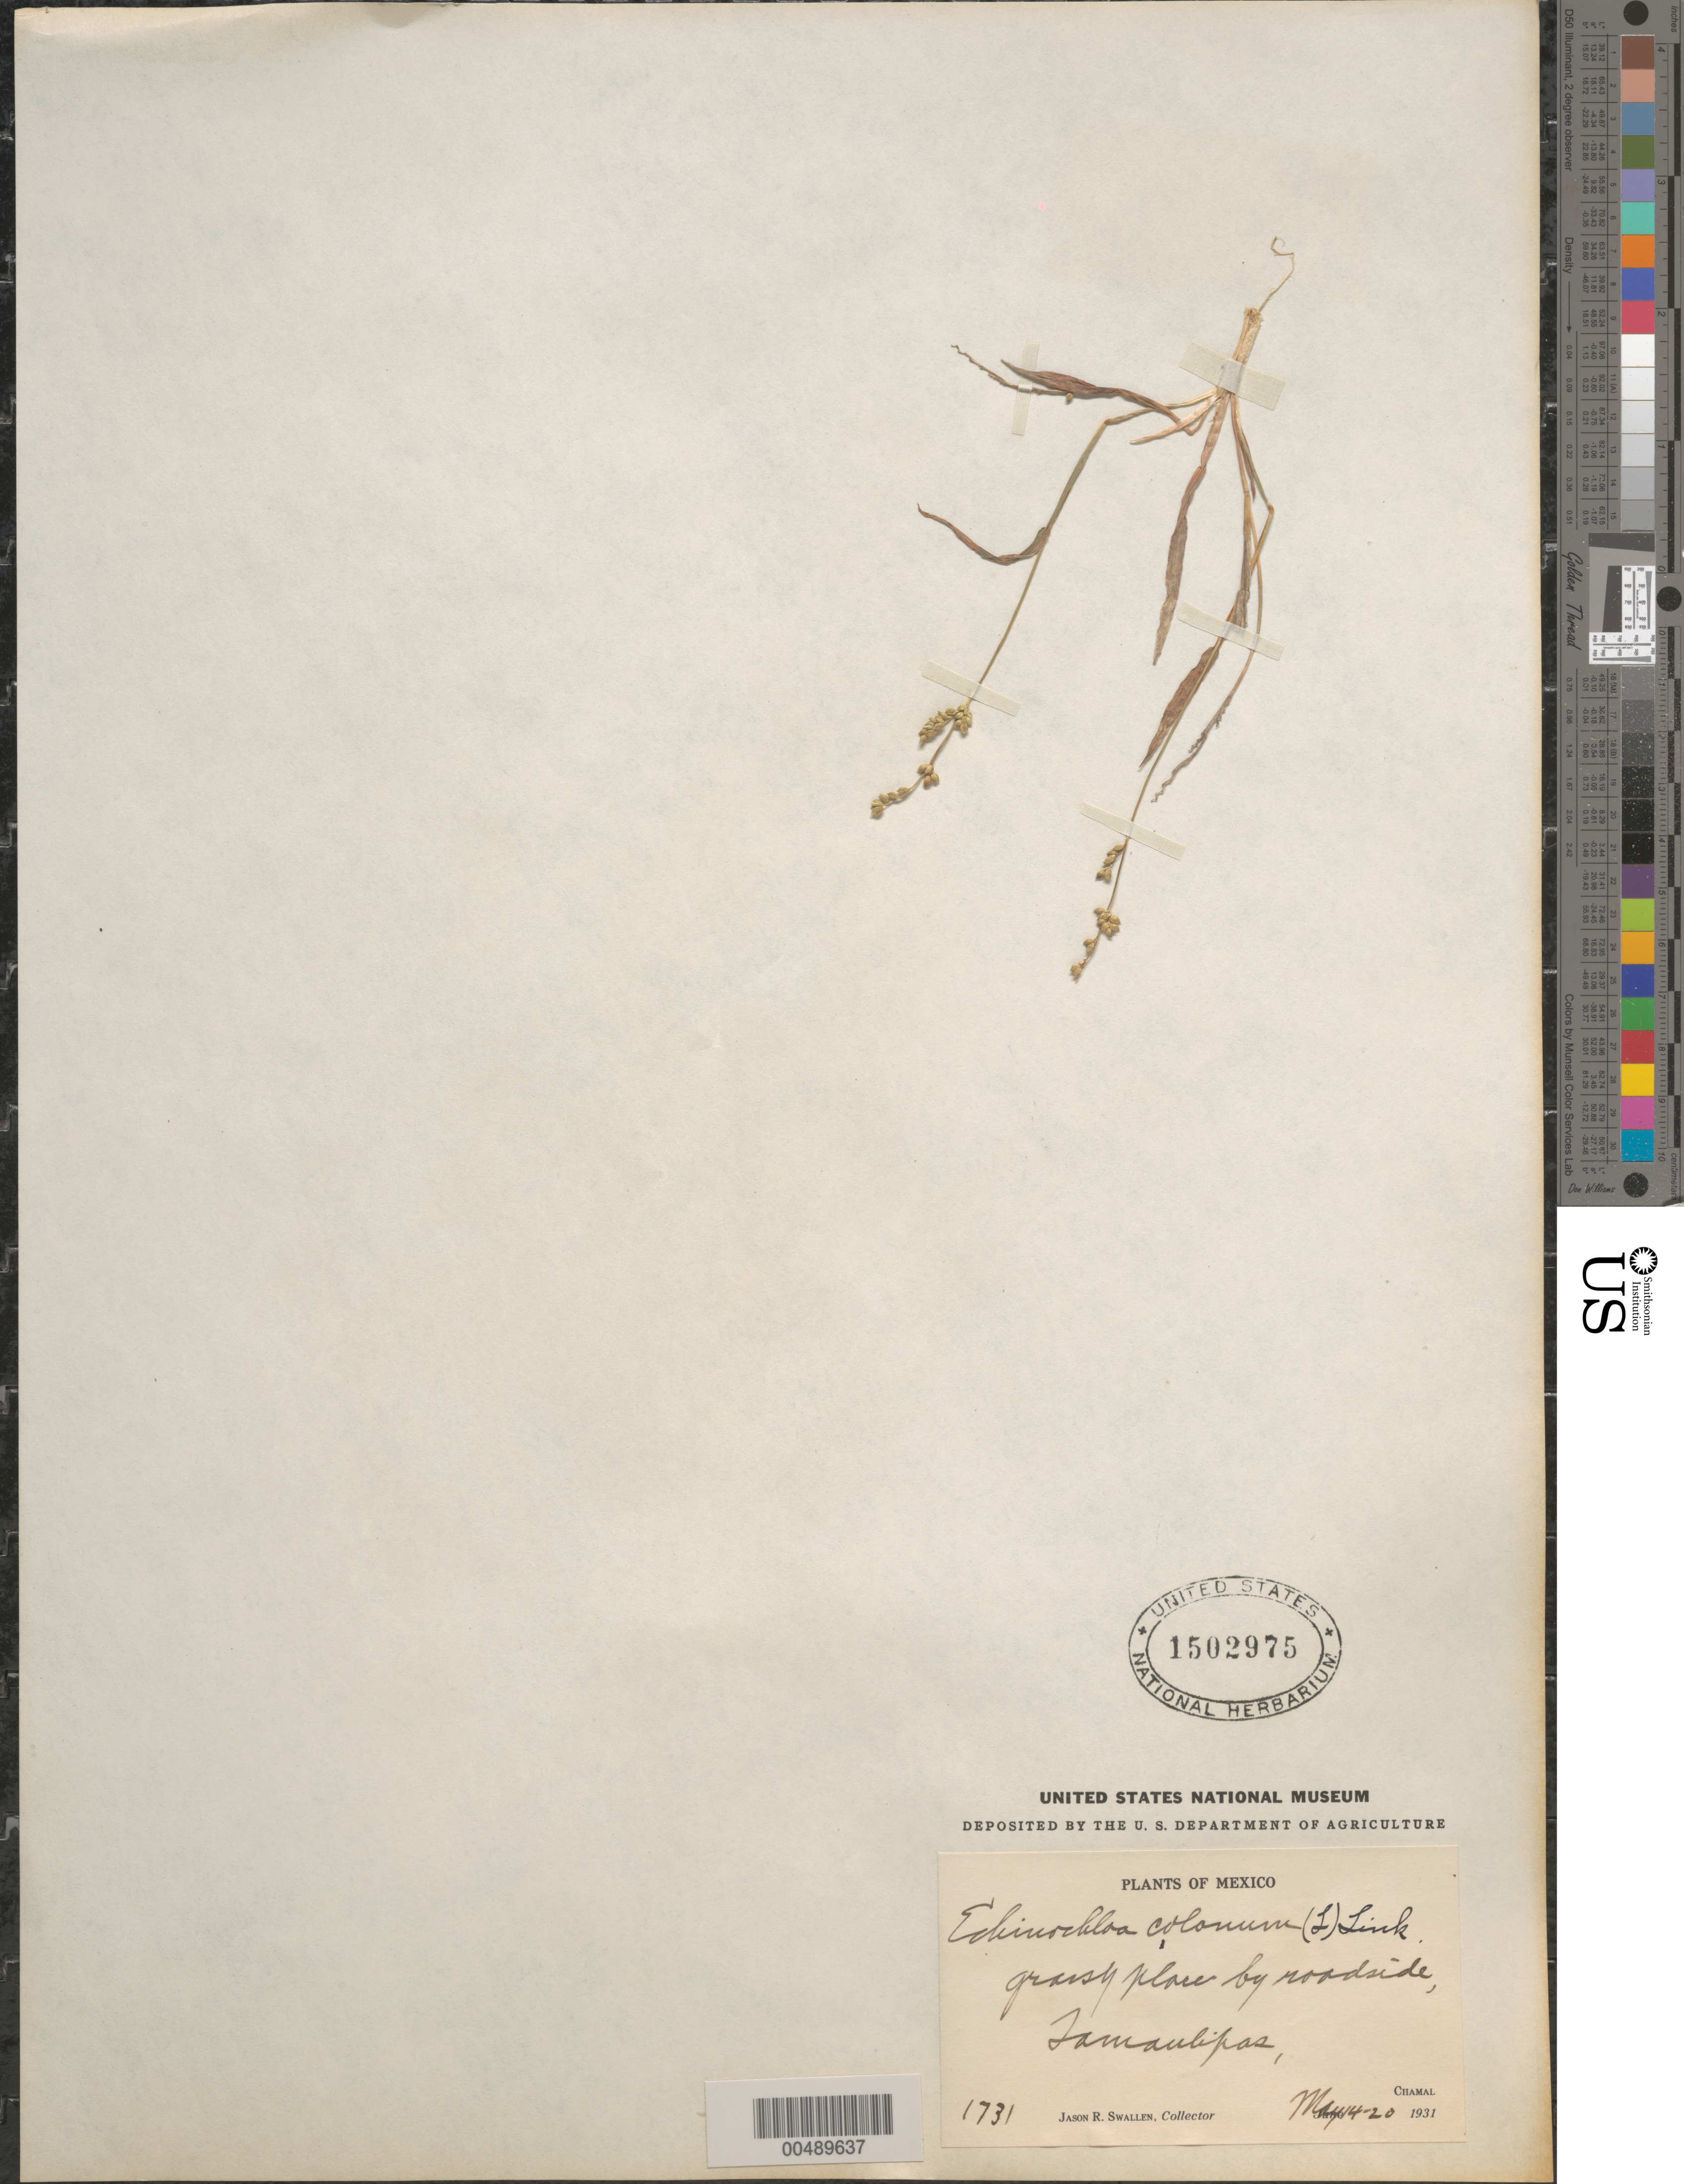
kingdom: Plantae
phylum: Tracheophyta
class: Liliopsida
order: Poales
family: Poaceae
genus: Echinochloa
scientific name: Echinochloa colona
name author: (L.) Link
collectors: J. R. Swallen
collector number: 1731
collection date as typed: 14 May 1931 to 20 May 1931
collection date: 1931-05-14/1931-05-20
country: Mexico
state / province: Tamaulipas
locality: Chamal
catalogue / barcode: US 1502975